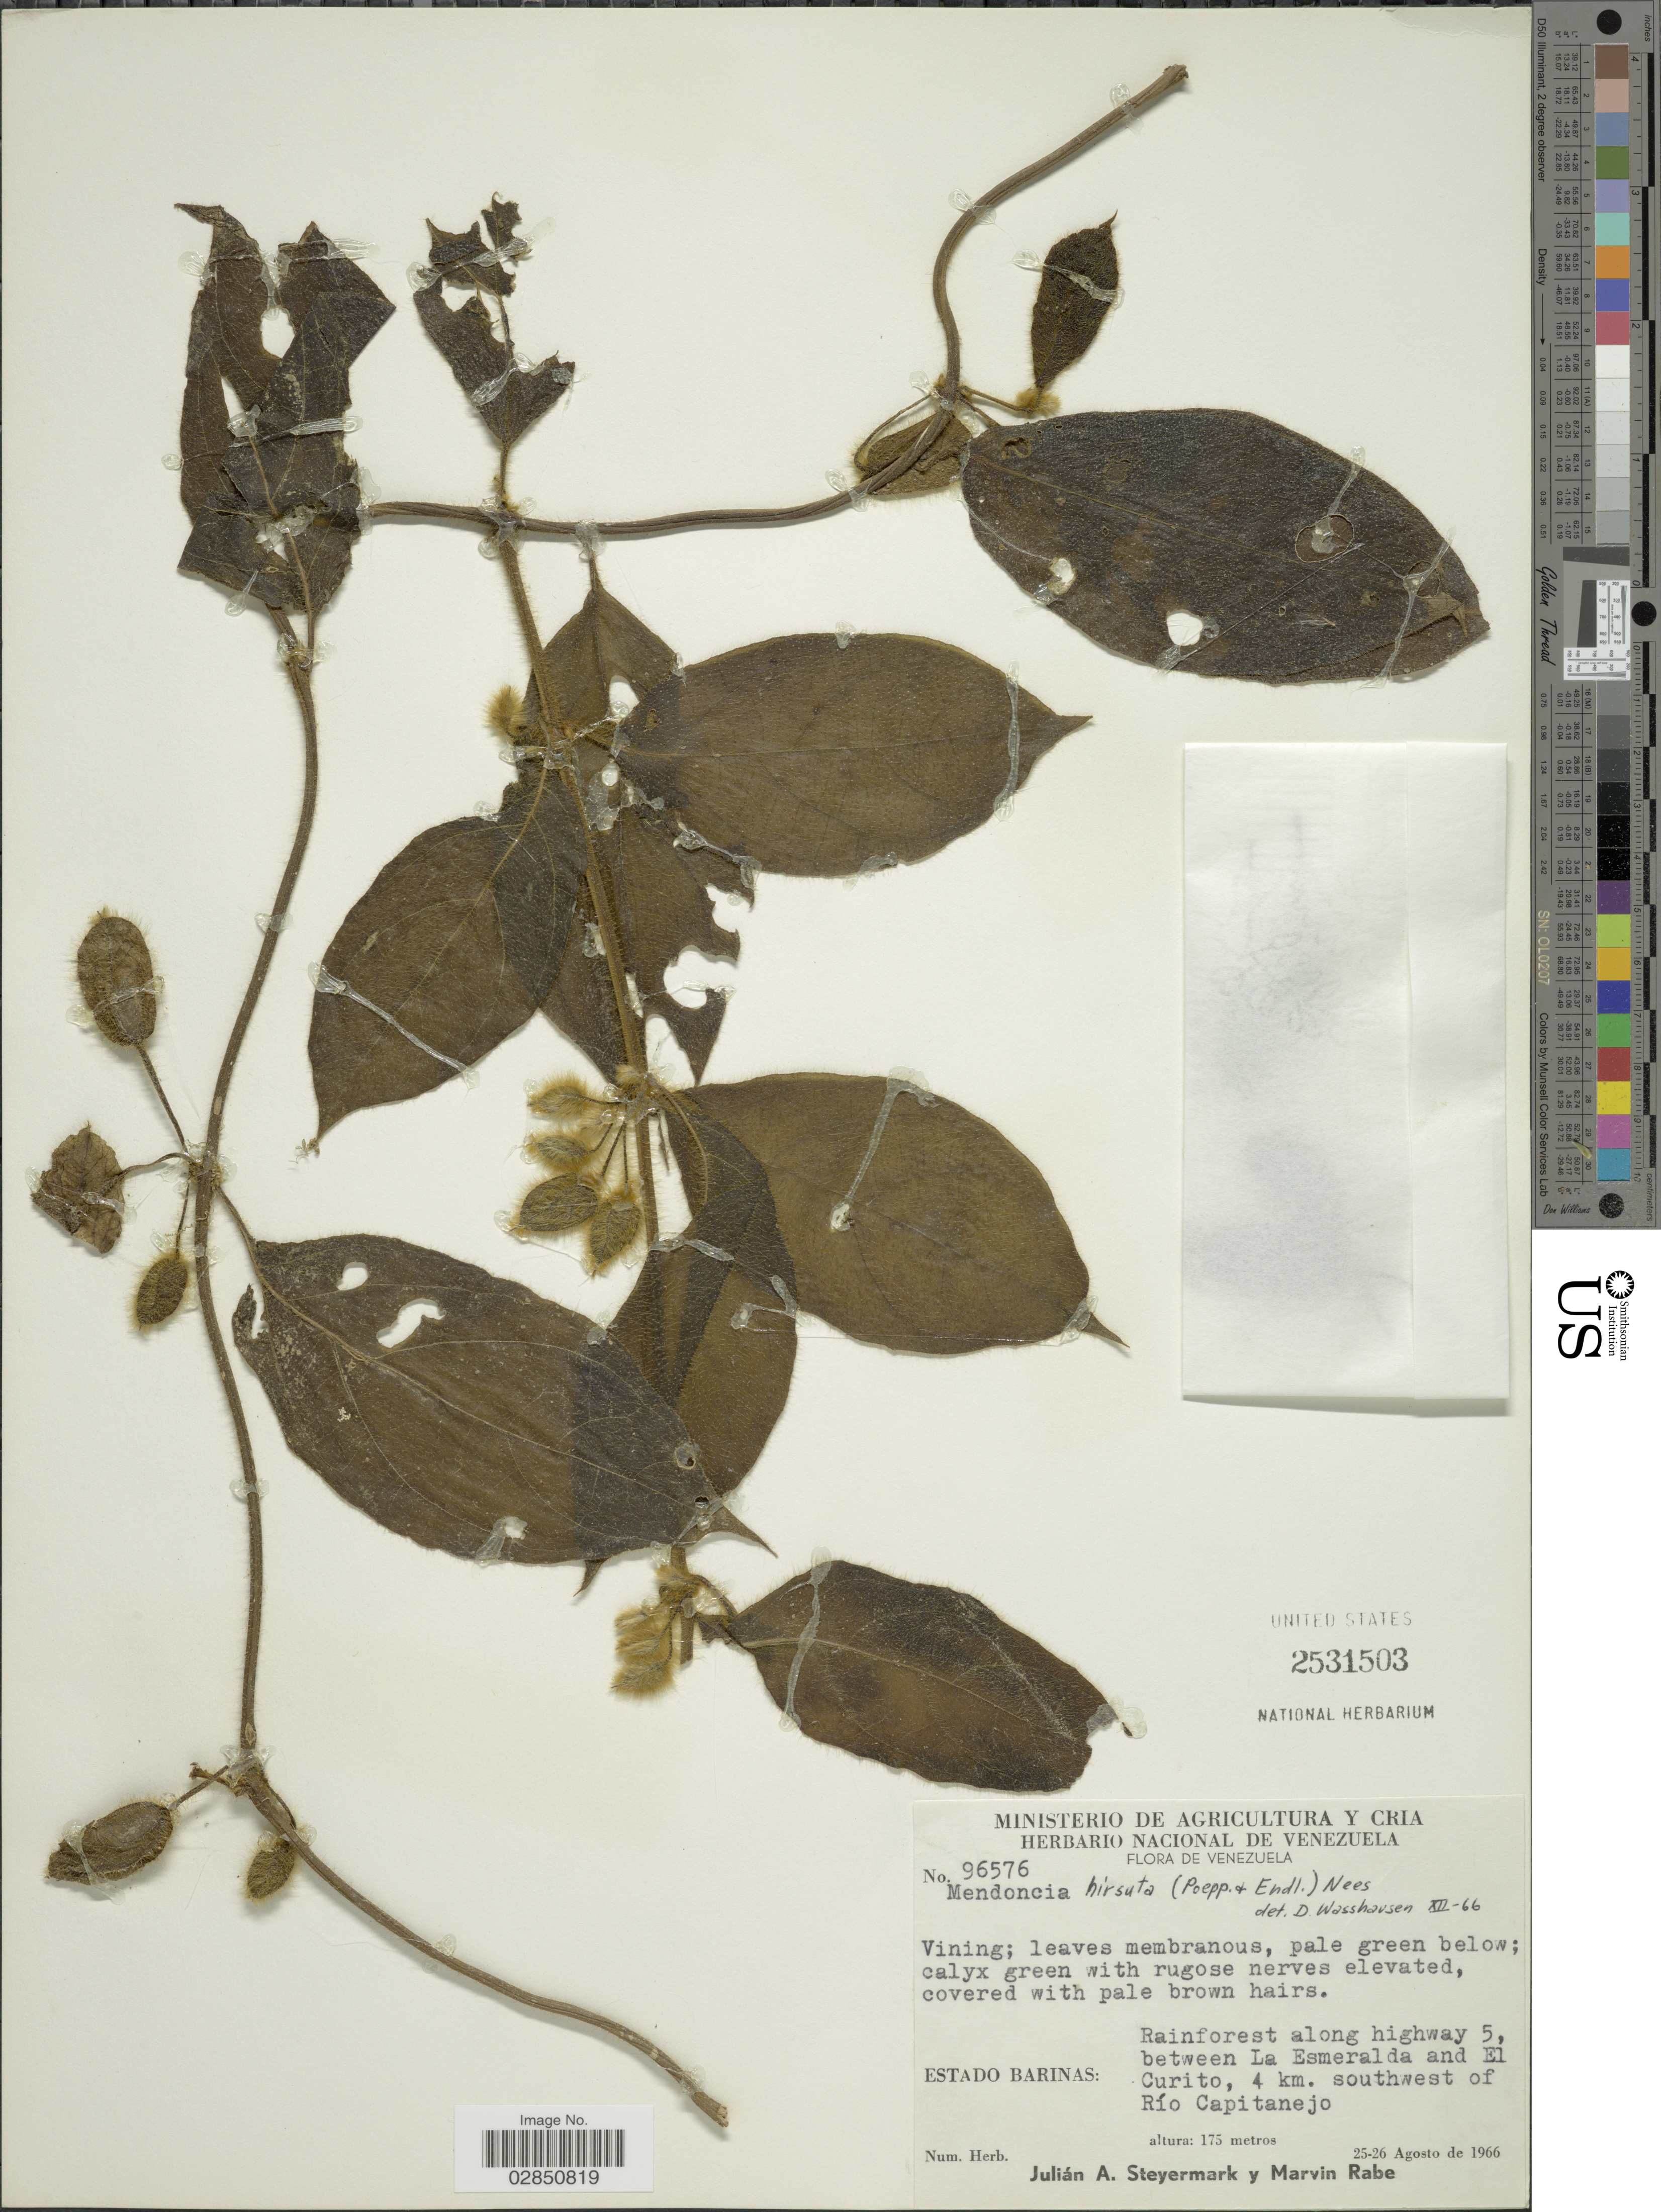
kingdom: Plantae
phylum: Tracheophyta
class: Magnoliopsida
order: Lamiales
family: Acanthaceae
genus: Mendoncia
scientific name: Mendoncia bivalvis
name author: (L. f.) Merr.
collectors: J. Steyermark & M. Rabe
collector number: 96576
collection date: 1966-08-25/1966-08-26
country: Venezuela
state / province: Barinas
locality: Rainforest along highway 5, between La Esmeralda and El Curito, 4 km. southwest of Río Capitanejo.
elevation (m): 175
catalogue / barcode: US 2531503